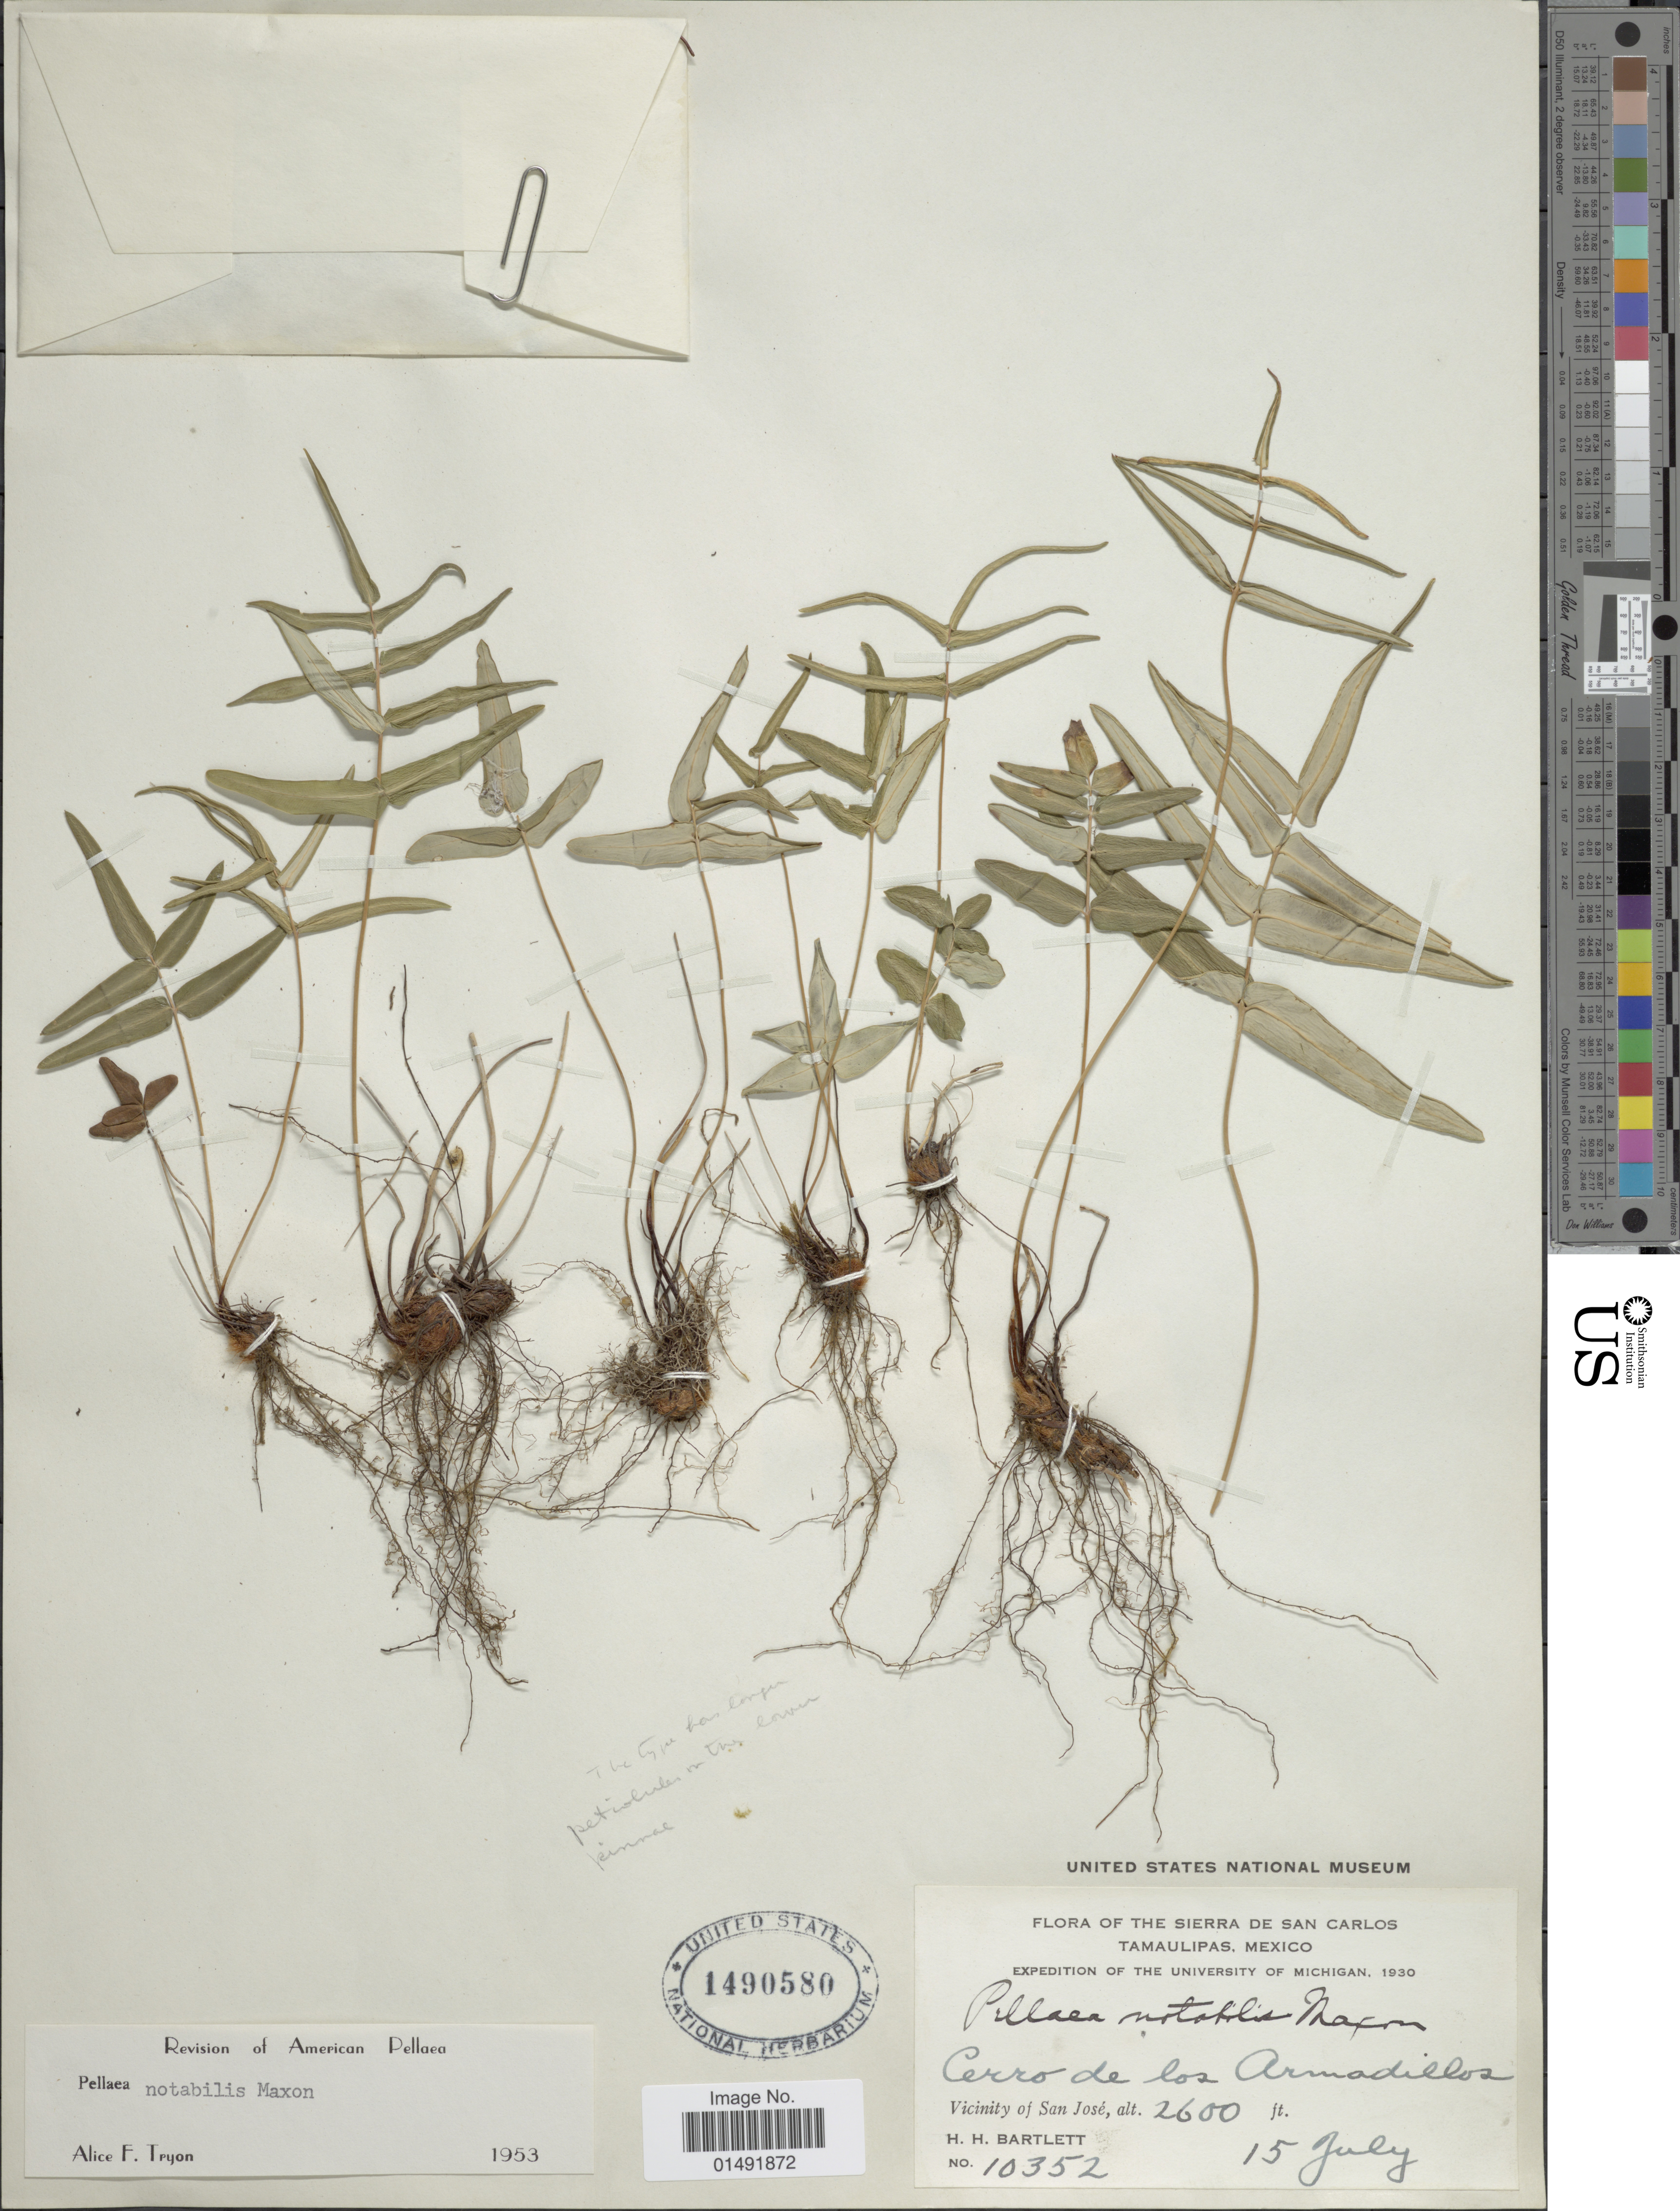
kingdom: Plantae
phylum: Tracheophyta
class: Polypodiopsida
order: Polypodiales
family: Pteridaceae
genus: Pellaea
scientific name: Pellaea notabilis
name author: Maxon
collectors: H. H. Bartlett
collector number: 10352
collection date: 1930-07-15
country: Mexico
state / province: Tamaulipas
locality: The Sierra de San Carlos, Cerro de los Armadillos, Vicinity of San José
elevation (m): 792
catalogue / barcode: US 1490580